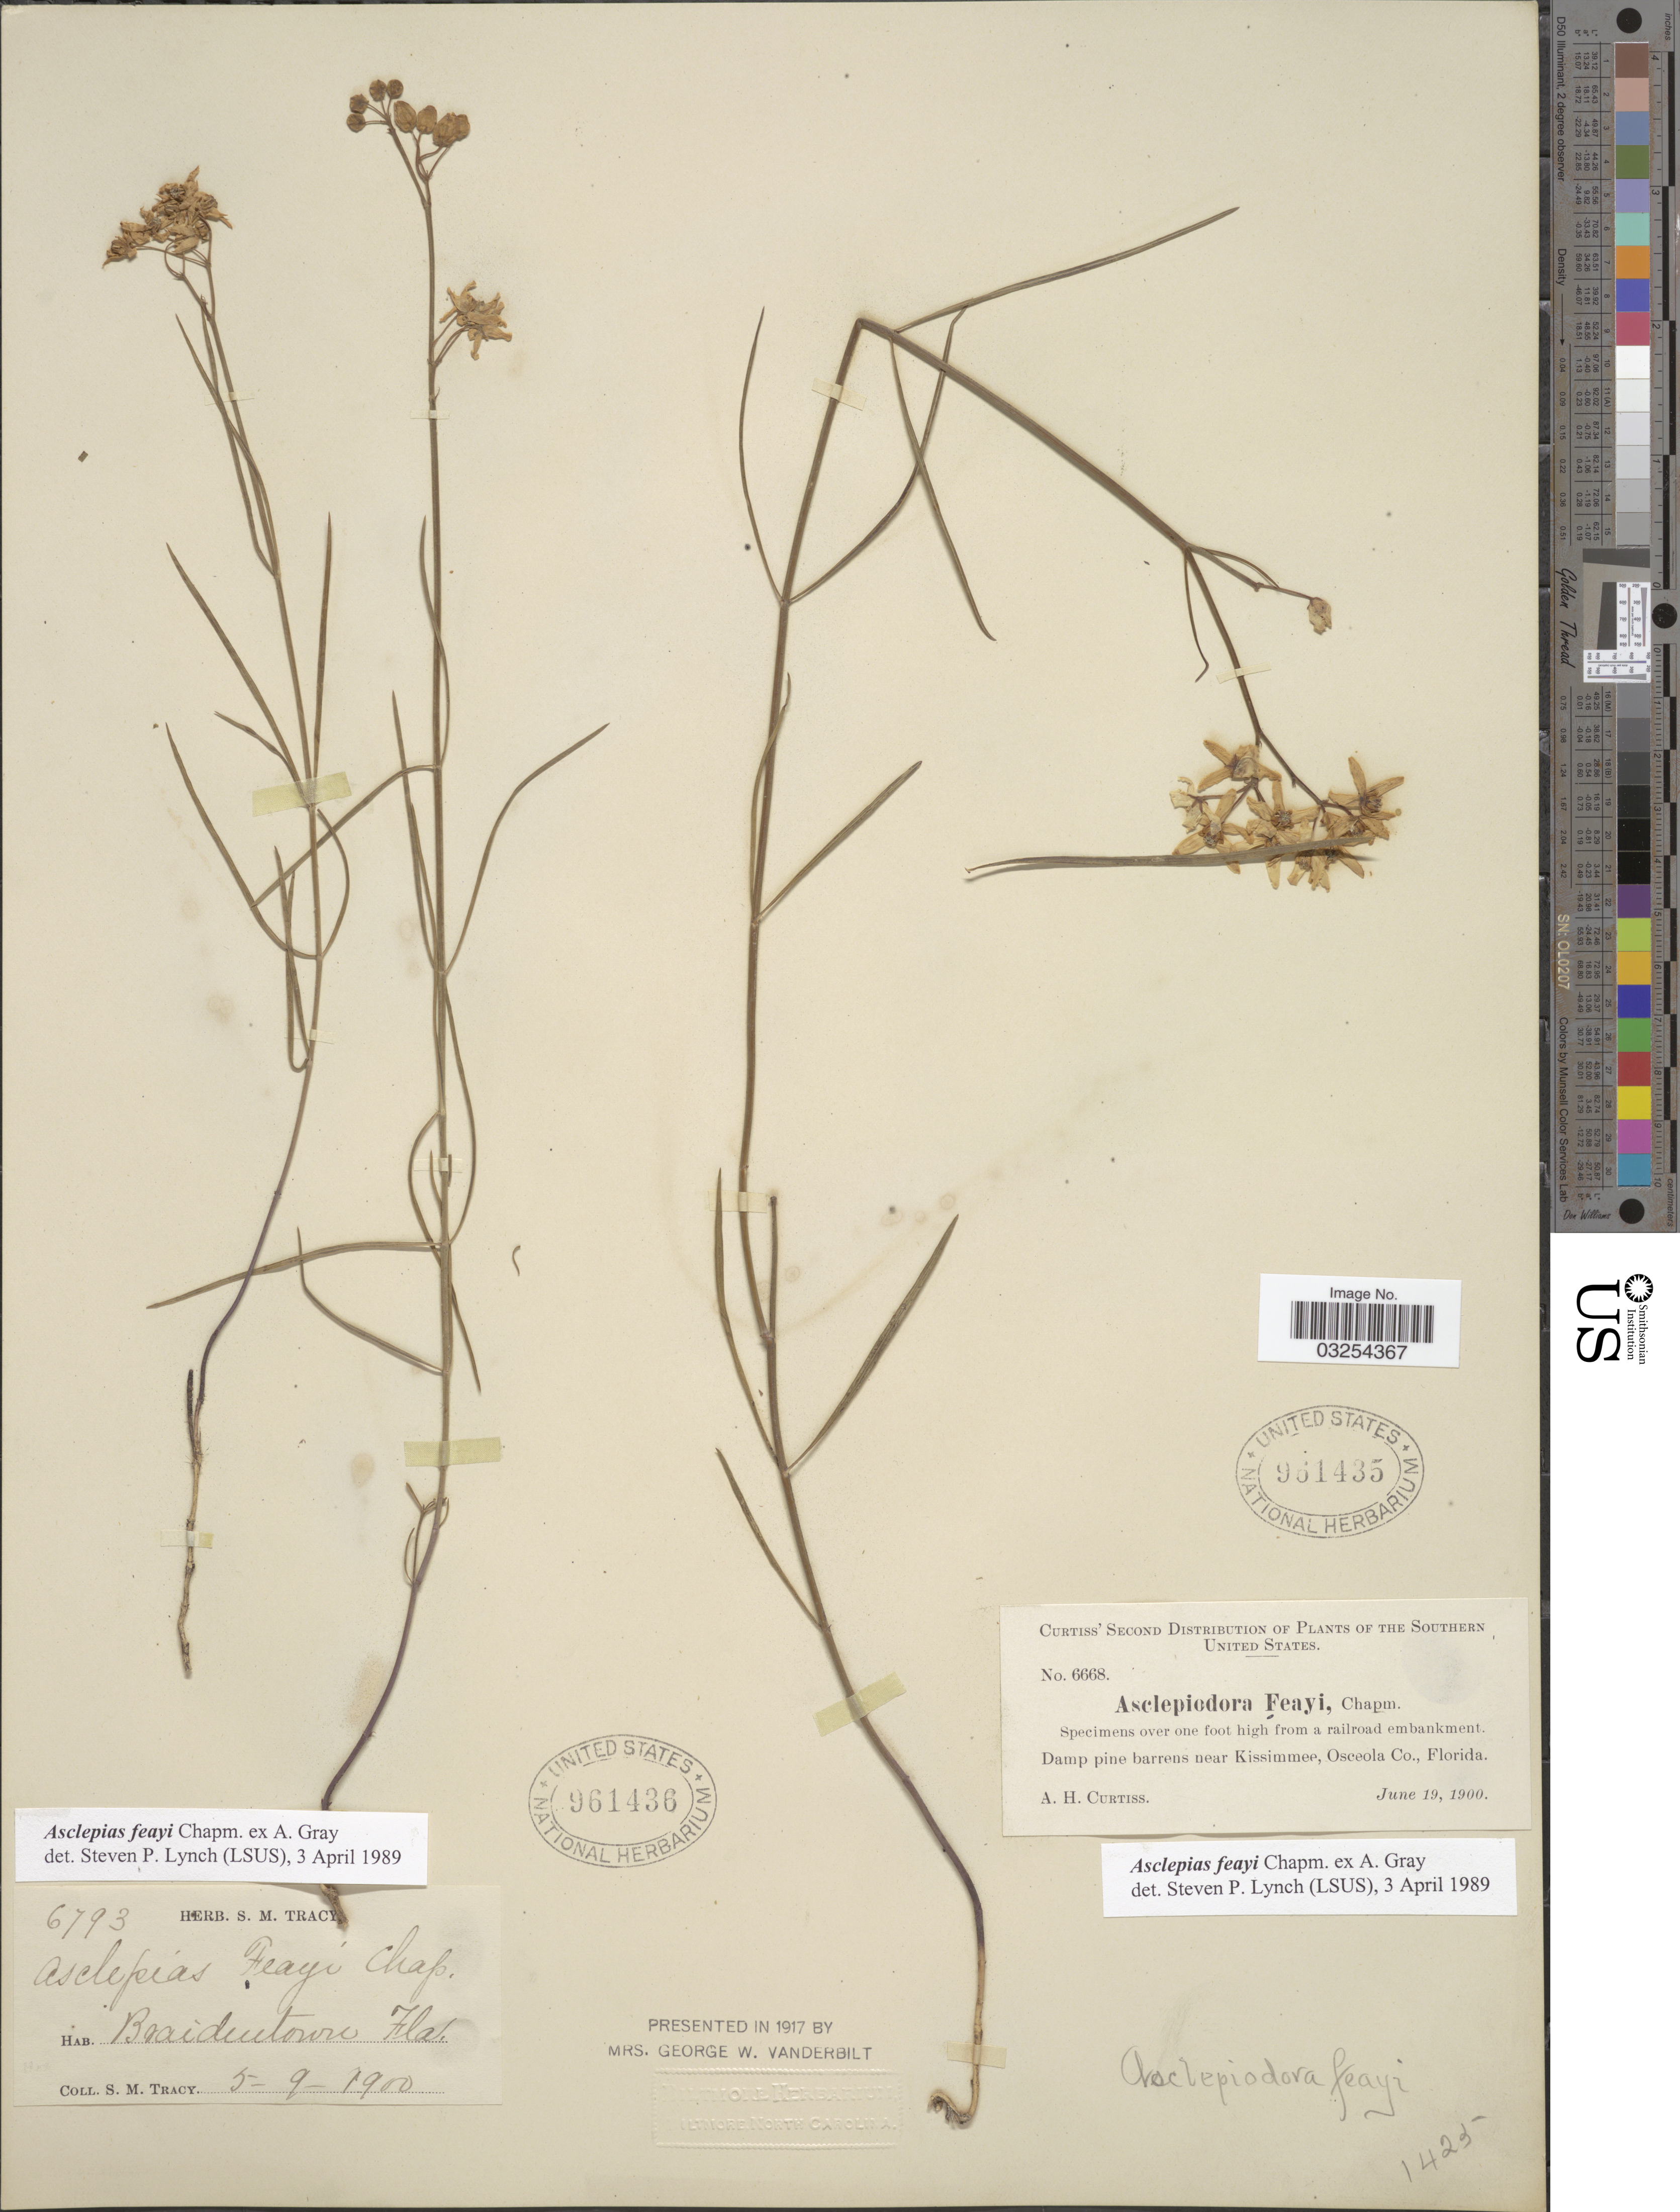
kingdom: Plantae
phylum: Tracheophyta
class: Magnoliopsida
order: Gentianales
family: Apocynaceae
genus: Asclepias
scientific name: Asclepias feayi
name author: Chapm. ex A. Gray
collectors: A. H. Curtiss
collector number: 6668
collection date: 1900-06-19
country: United States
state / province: Florida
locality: Southern United States. Damp pine barrens near Kissimmee, Osceola Co.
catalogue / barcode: US 961435